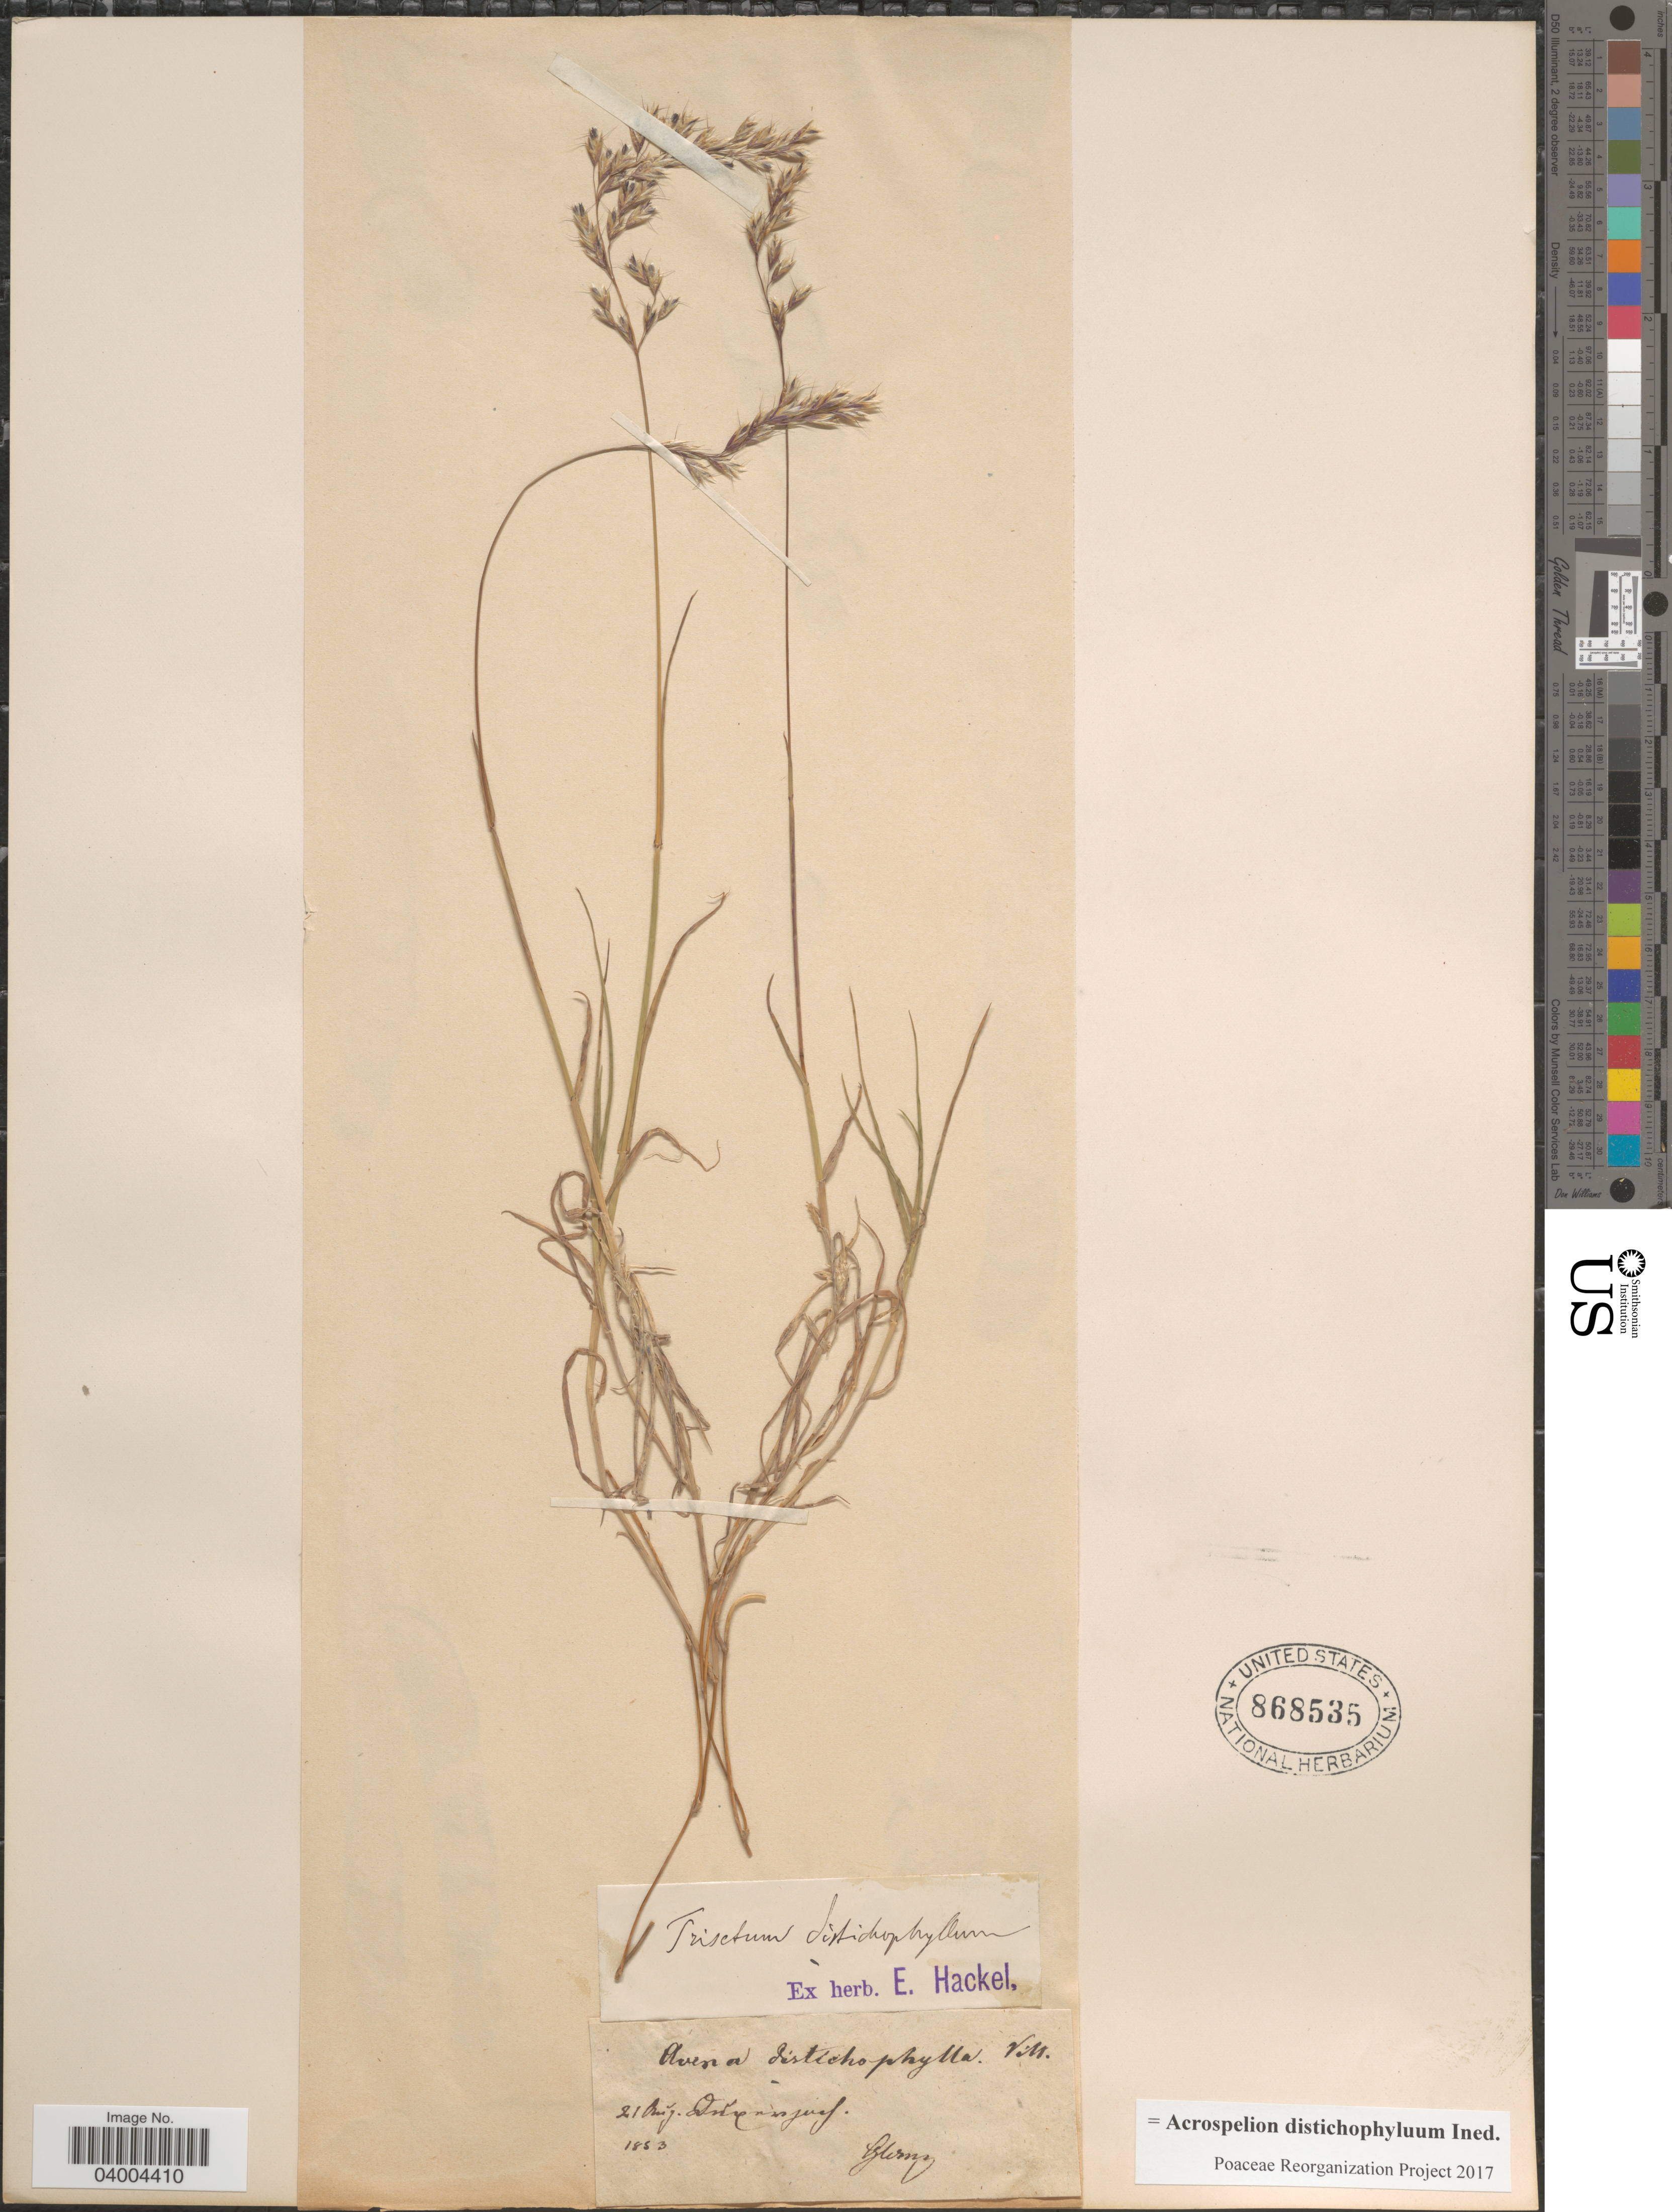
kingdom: Plantae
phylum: Tracheophyta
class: Liliopsida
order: Poales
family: Poaceae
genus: Acrospelion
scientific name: Acrospelion distichophyllum ined.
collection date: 1853-08-21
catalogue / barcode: US 868535